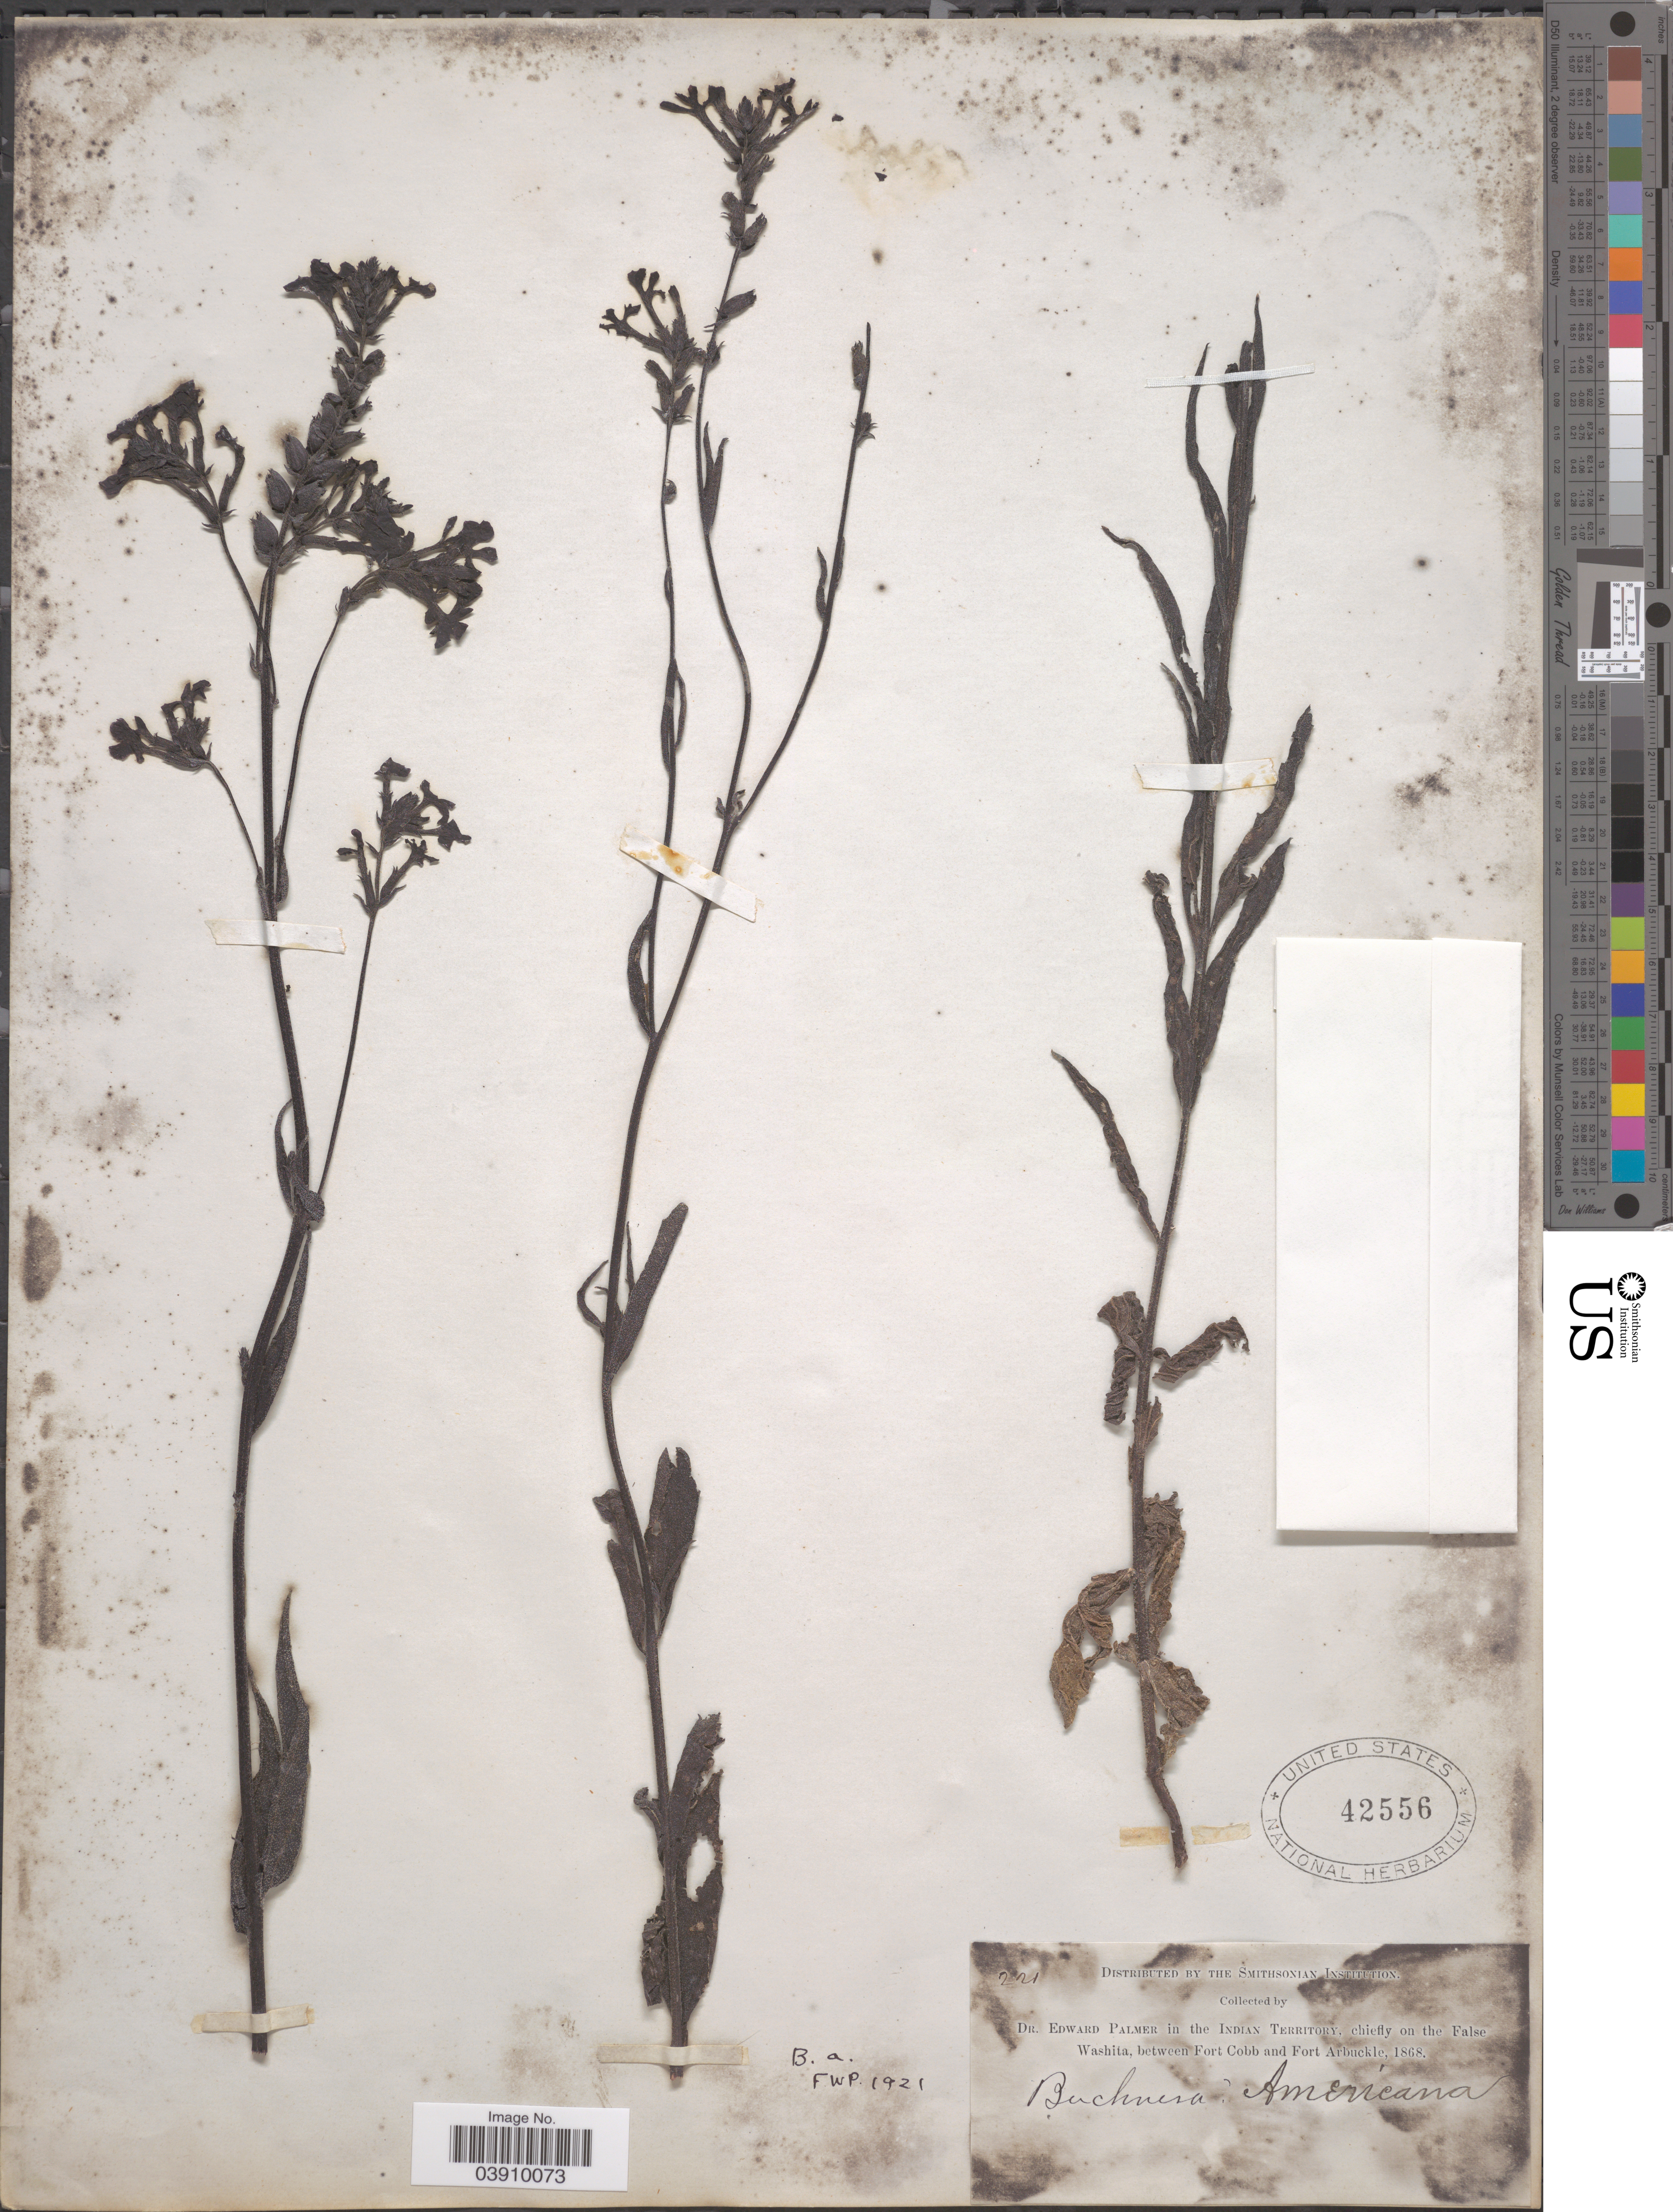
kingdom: Plantae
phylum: Tracheophyta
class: Magnoliopsida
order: Lamiales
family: Orobanchaceae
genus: Buchnera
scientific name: Buchnera americana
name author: L.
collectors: E. Palmer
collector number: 221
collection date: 1868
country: United States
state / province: Oklahoma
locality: Indian Territory, chiefly on the False Washita, between Fort Cobb and Fort Arbuckle.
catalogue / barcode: US 42556